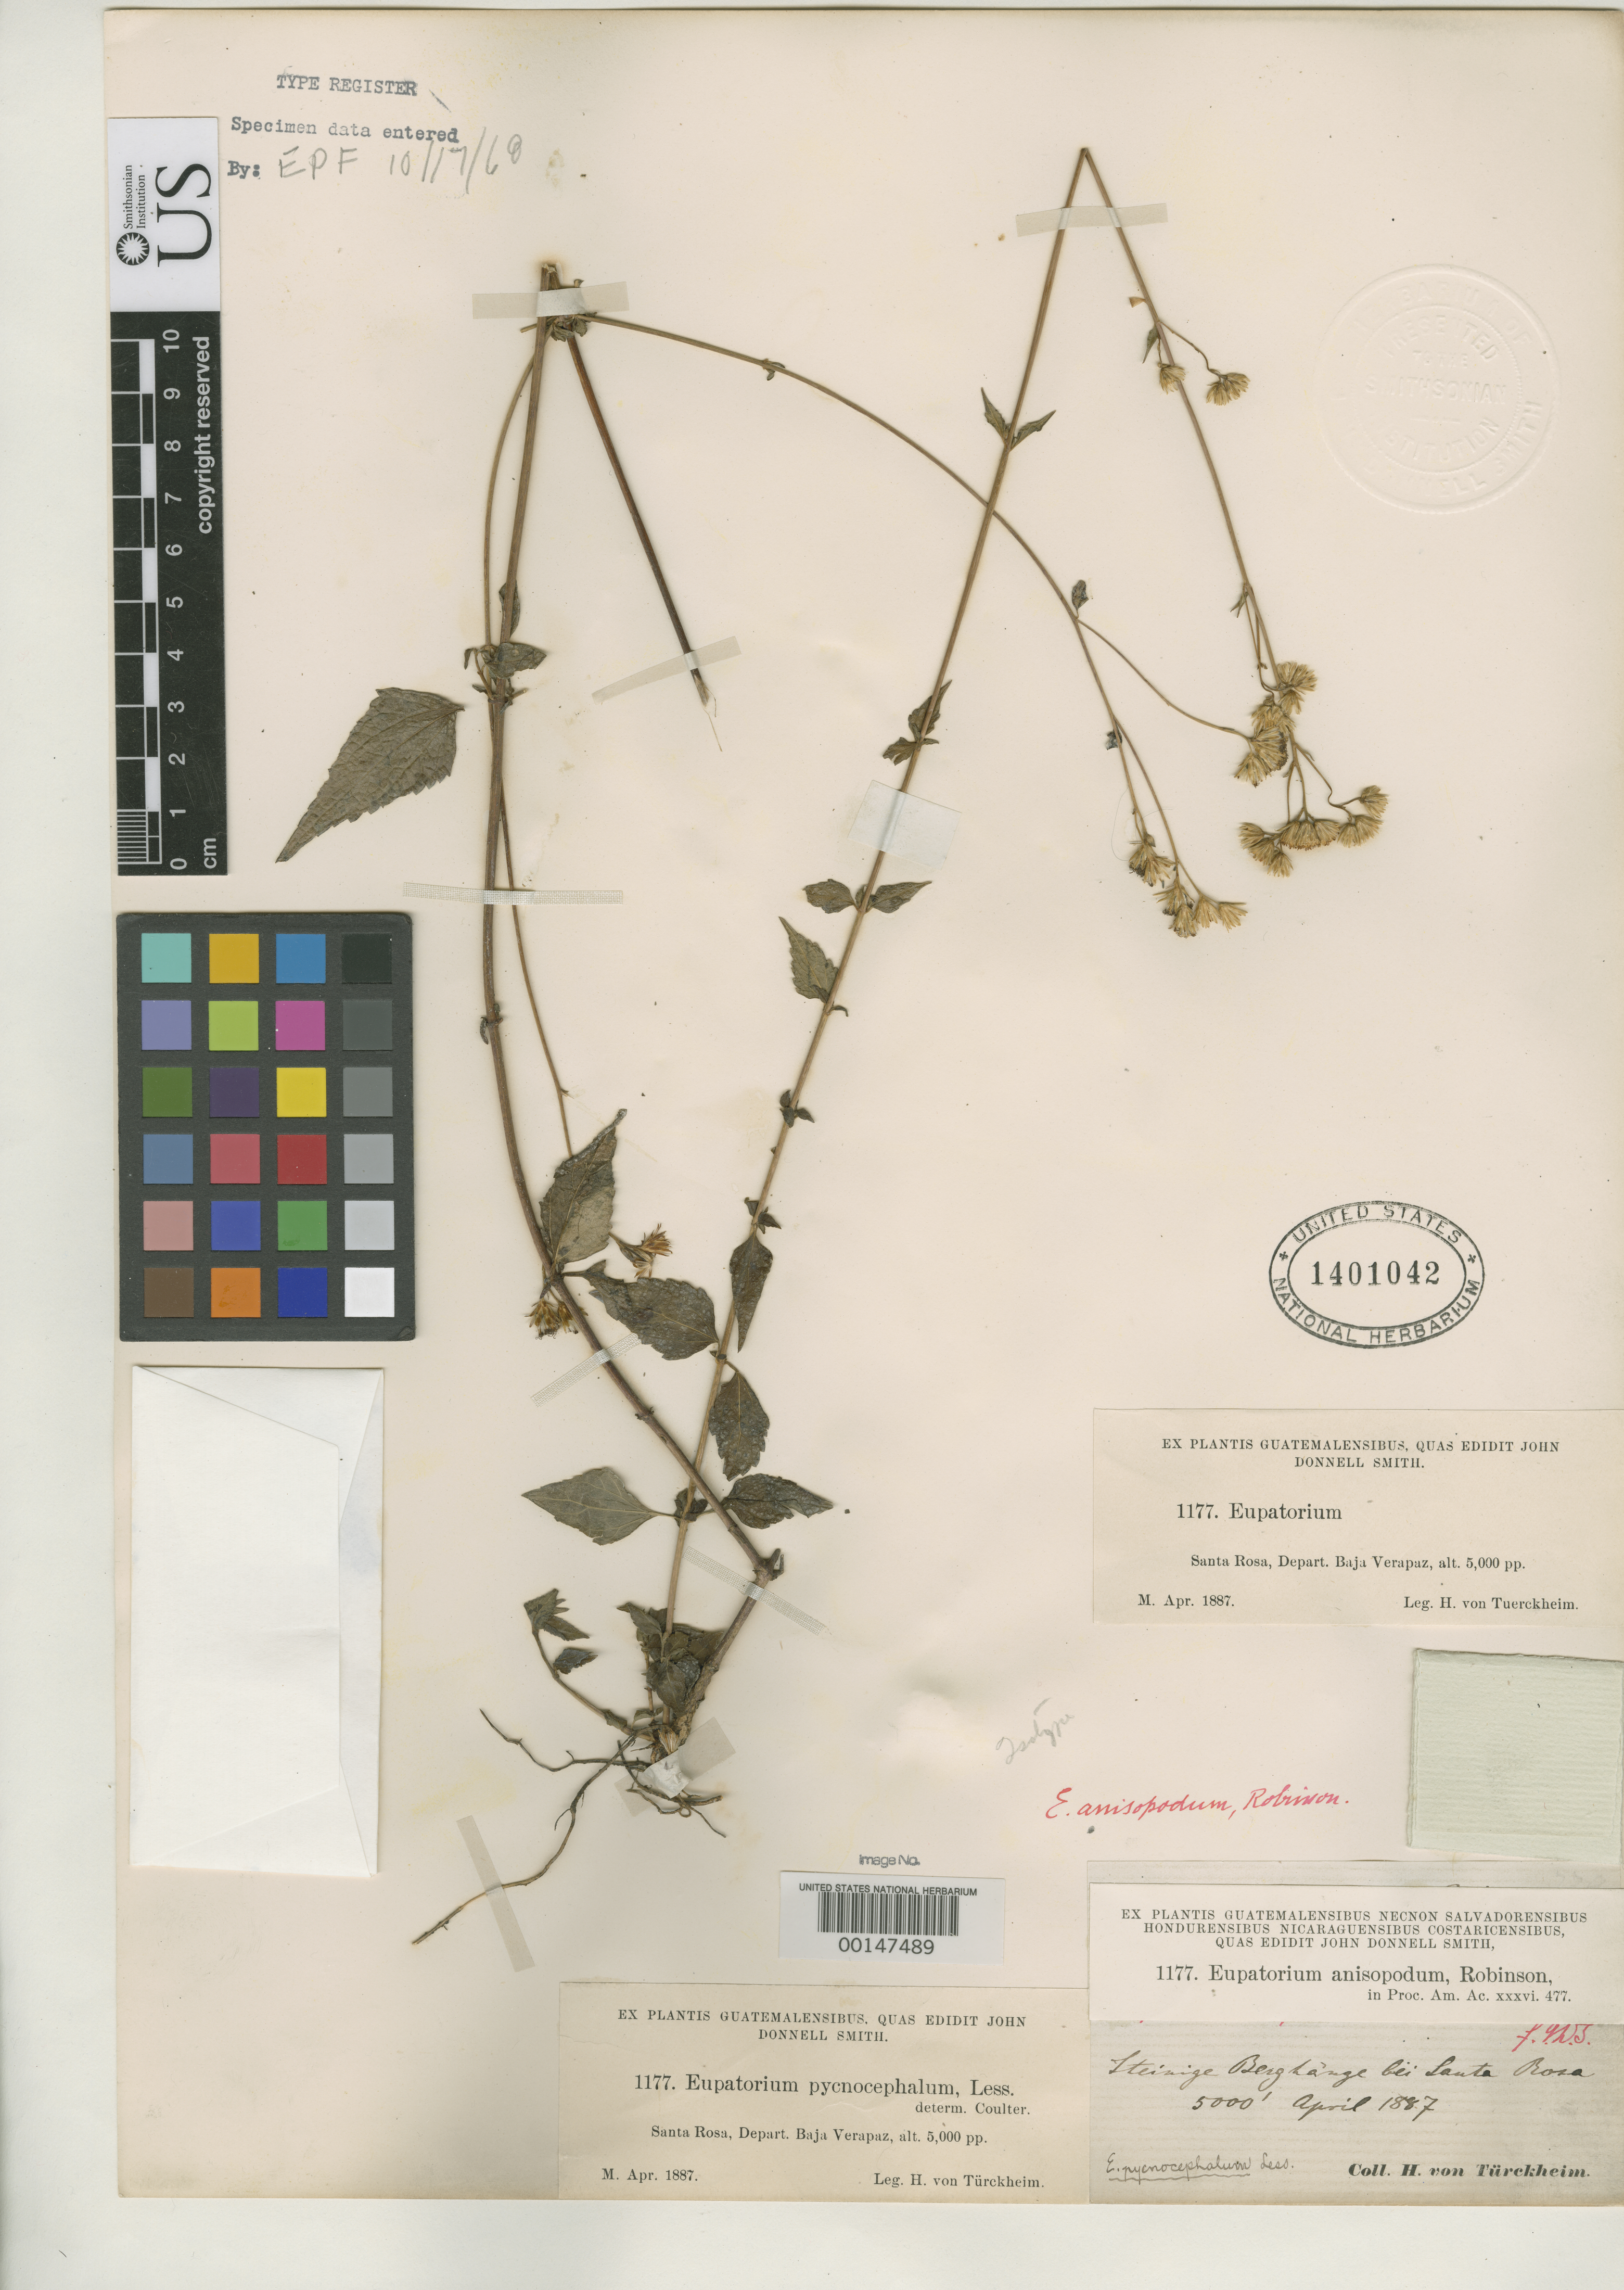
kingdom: Plantae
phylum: Tracheophyta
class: Magnoliopsida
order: Asterales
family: Asteraceae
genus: Eupatorium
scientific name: Eupatorium anisopodum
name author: B.L. Rob.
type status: Isotype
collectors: H. von Türckheim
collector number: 1177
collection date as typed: Apr 1887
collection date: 1887-04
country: Guatemala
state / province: Santa Rosa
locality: Baja Verapaz.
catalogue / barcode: US 1401042